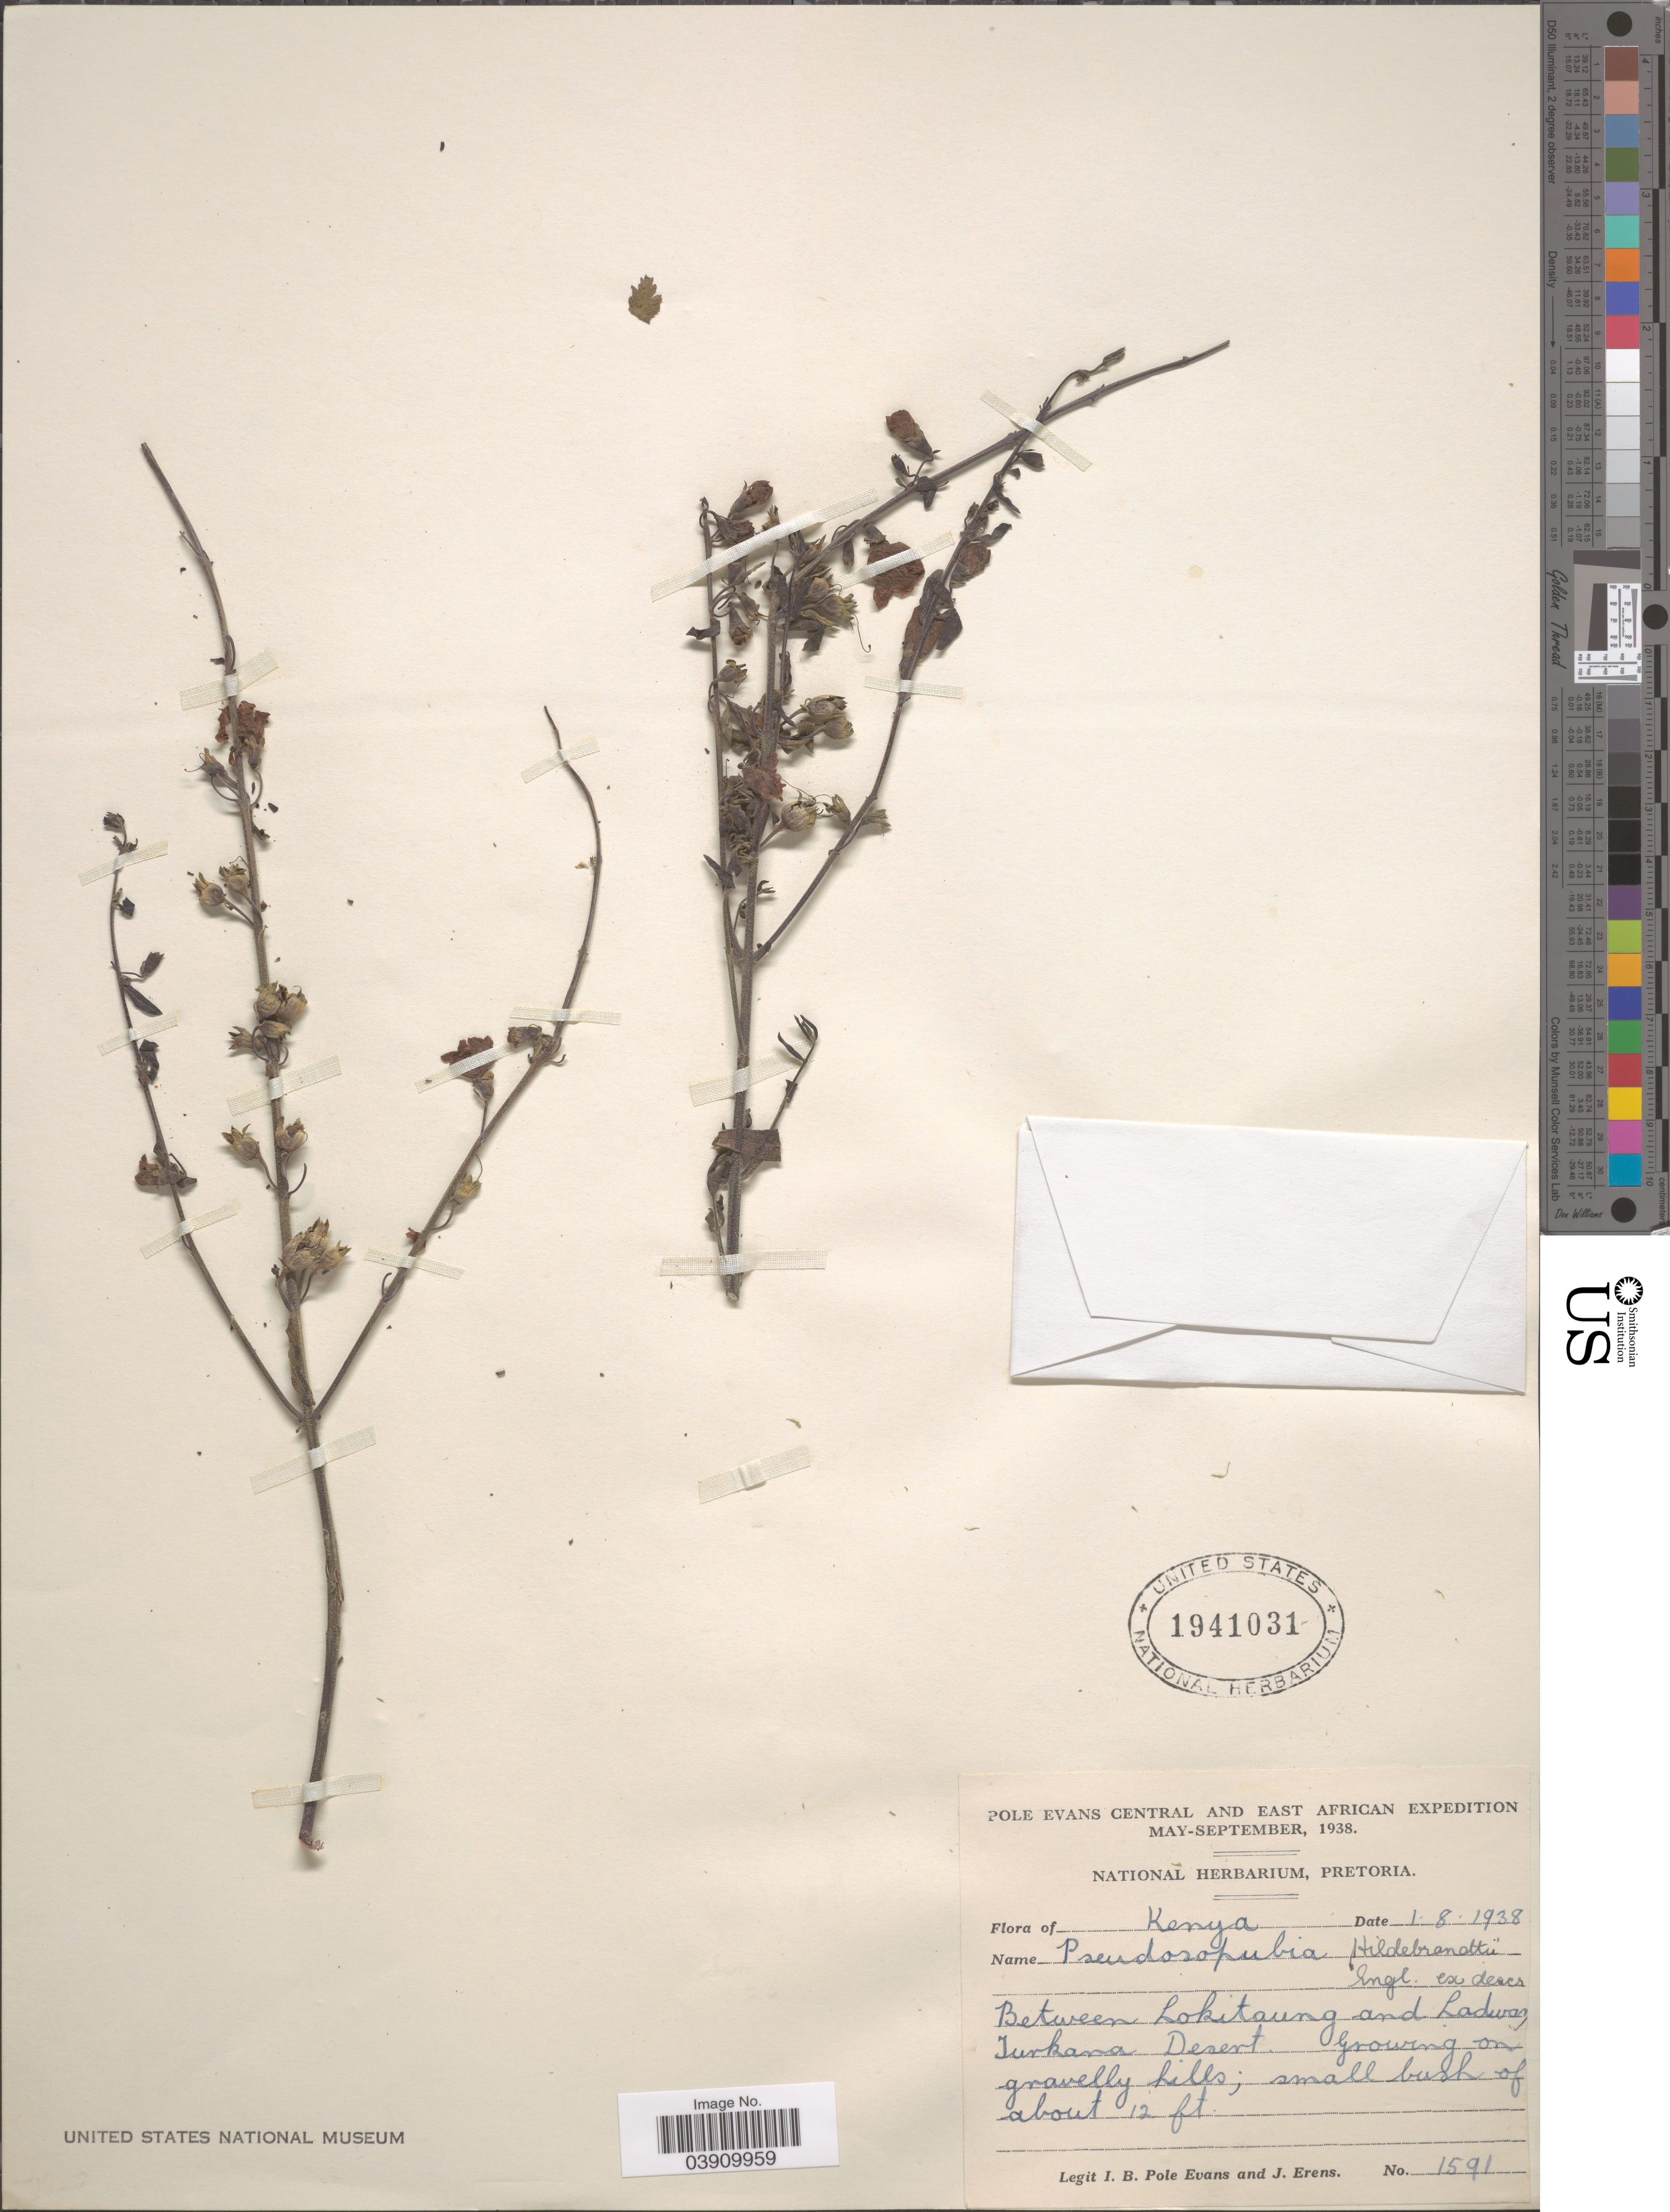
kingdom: Plantae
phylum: Tracheophyta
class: Magnoliopsida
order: Lamiales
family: Orobanchaceae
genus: Pseudosopubia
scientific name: Pseudosopubia hildebrandtii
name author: (Vatke) Engl.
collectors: I. B. Pole-Evans & J. Erens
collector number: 1591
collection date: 1938-08-01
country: Kenya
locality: Between Lokitaung and Ladwar, Turkana Desert.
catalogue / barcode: US 1941031